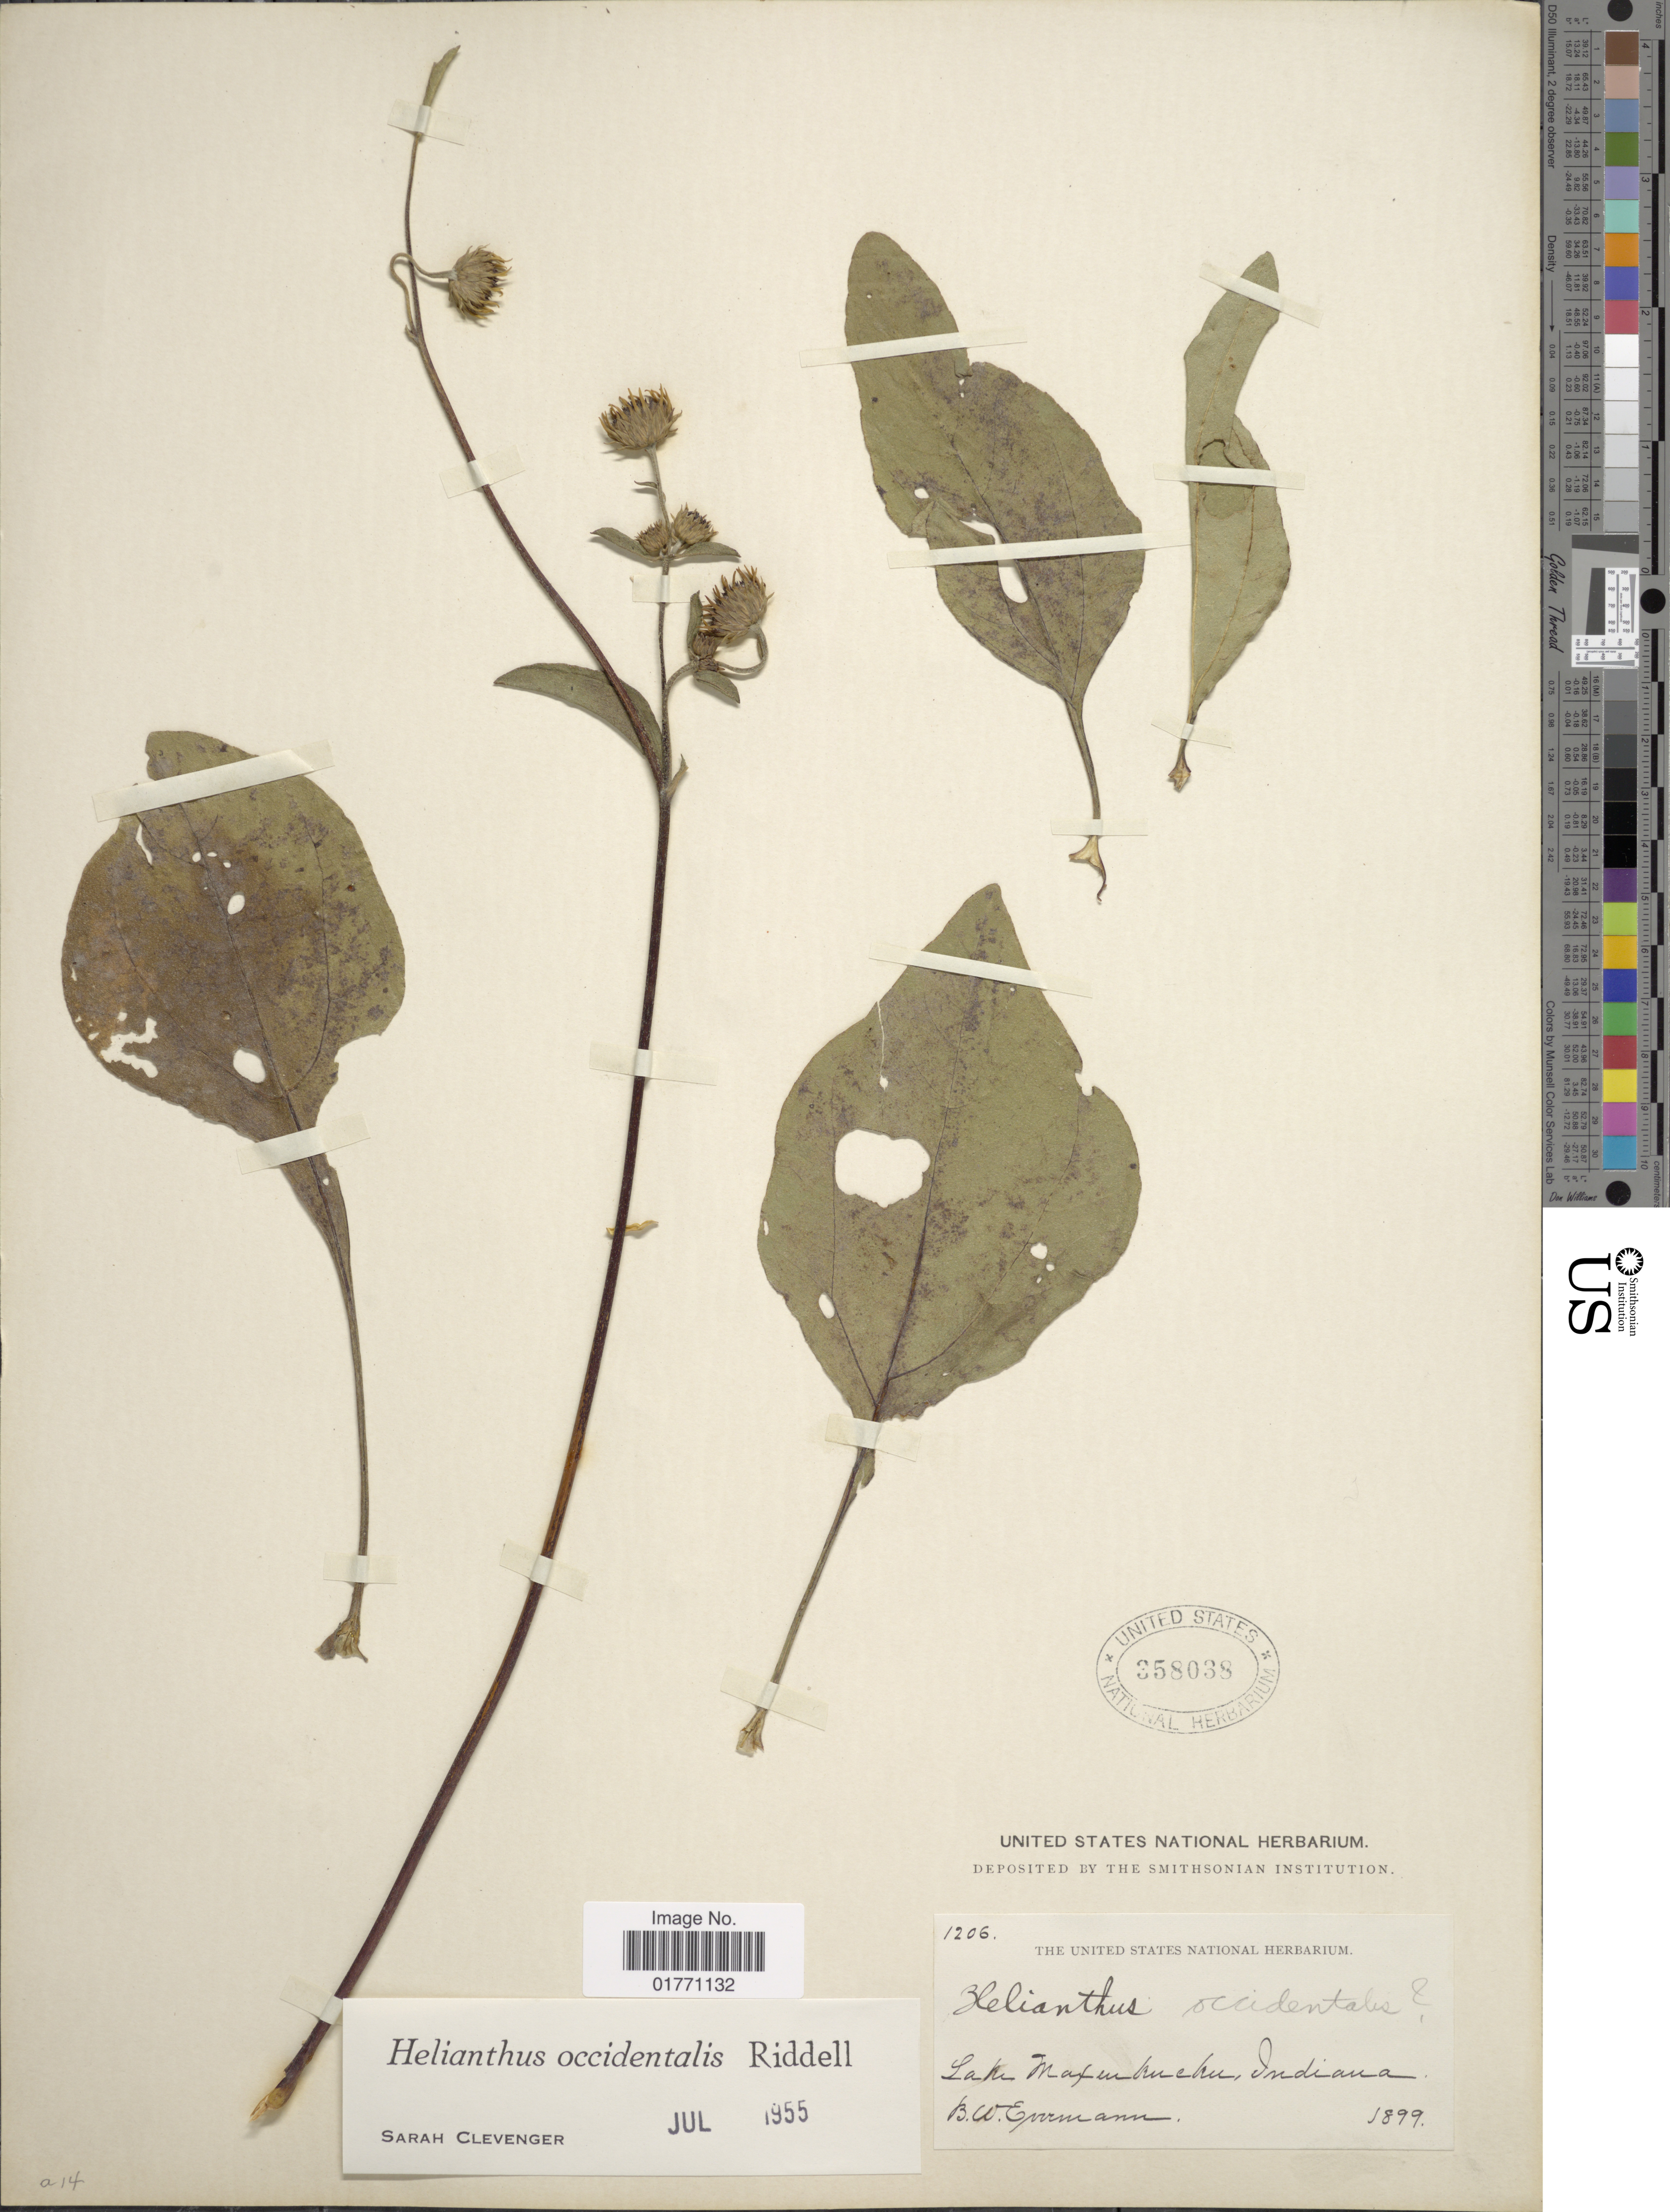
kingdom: Plantae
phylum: Tracheophyta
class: Magnoliopsida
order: Asterales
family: Asteraceae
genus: Helianthus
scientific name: Helianthus occidentalis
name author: Riddell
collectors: B. W. Evermann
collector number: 1206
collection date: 1899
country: United States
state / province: Indiana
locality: Lake Maxinkuckee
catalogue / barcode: US 358038